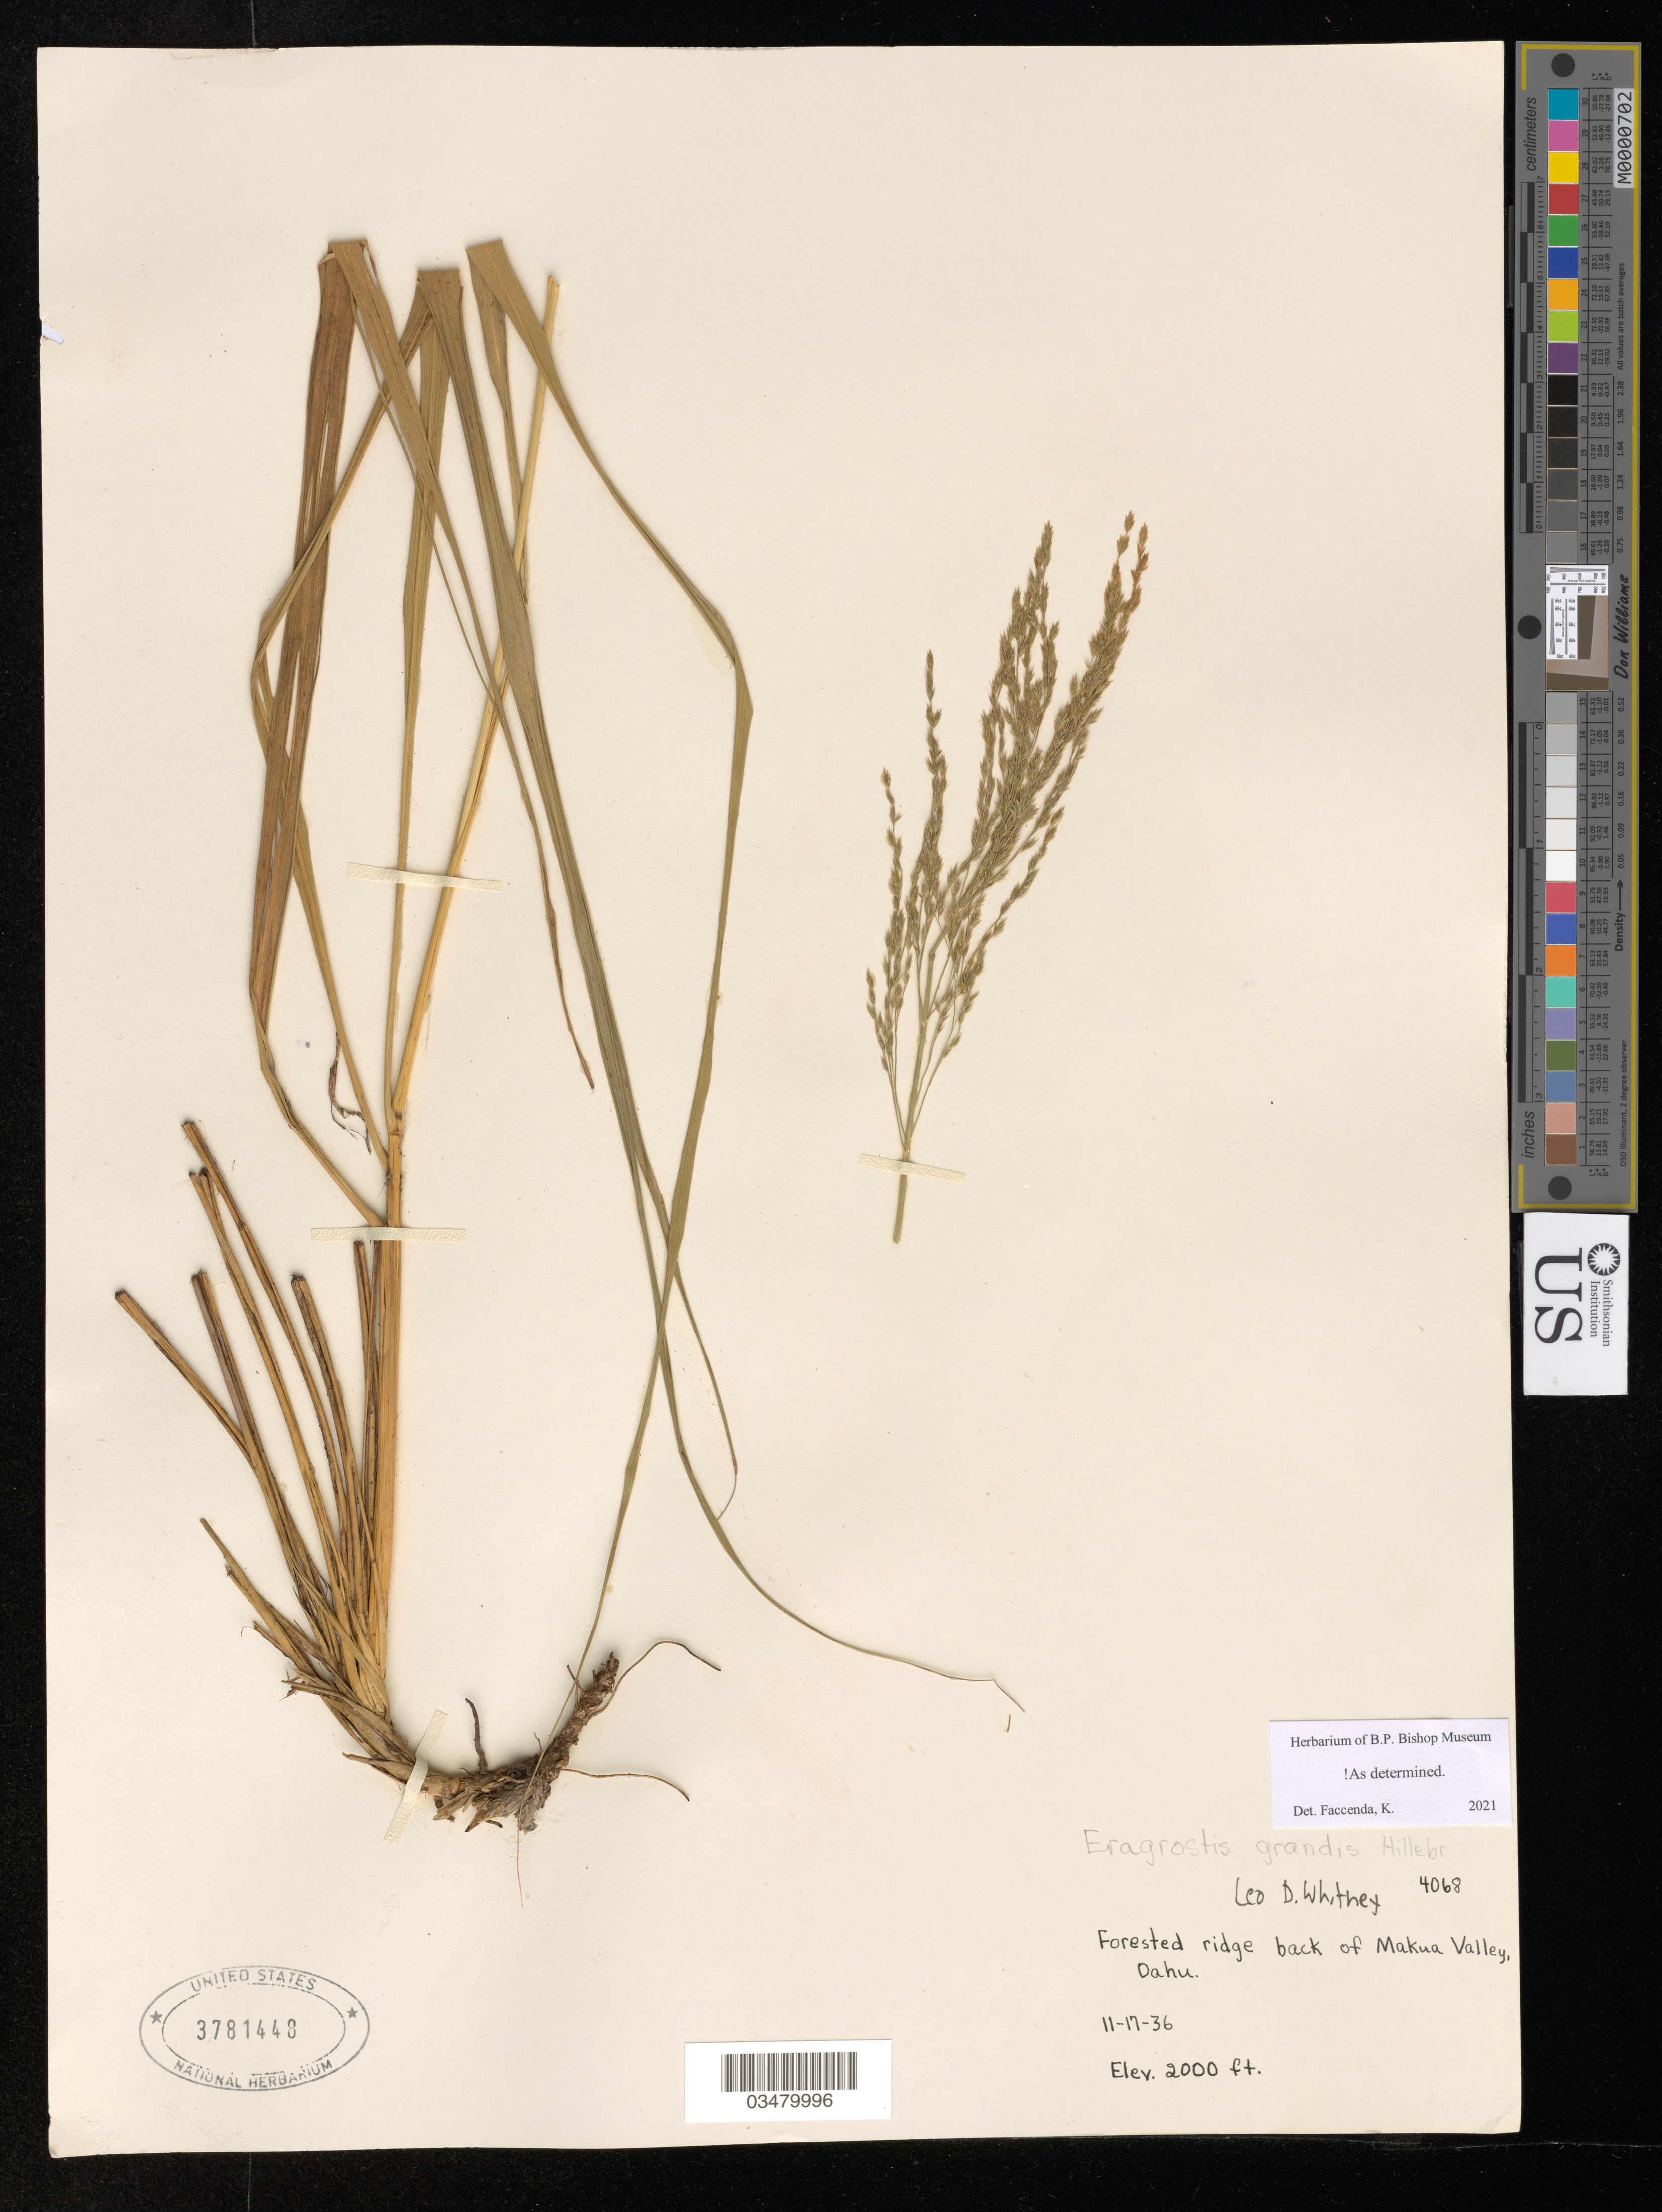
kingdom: Plantae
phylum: Tracheophyta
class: Liliopsida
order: Poales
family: Poaceae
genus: Eragrostis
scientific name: Eragrostis grandis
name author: Hillebr.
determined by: Faccenda, K.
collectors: L. Whitney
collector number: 4068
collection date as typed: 11-17-36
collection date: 1936-11-17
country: United States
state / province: Hawaii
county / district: Honolulu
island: Oahu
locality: Back of Makua Valley, Oahu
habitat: Forest ridge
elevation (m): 610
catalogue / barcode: US 3781448